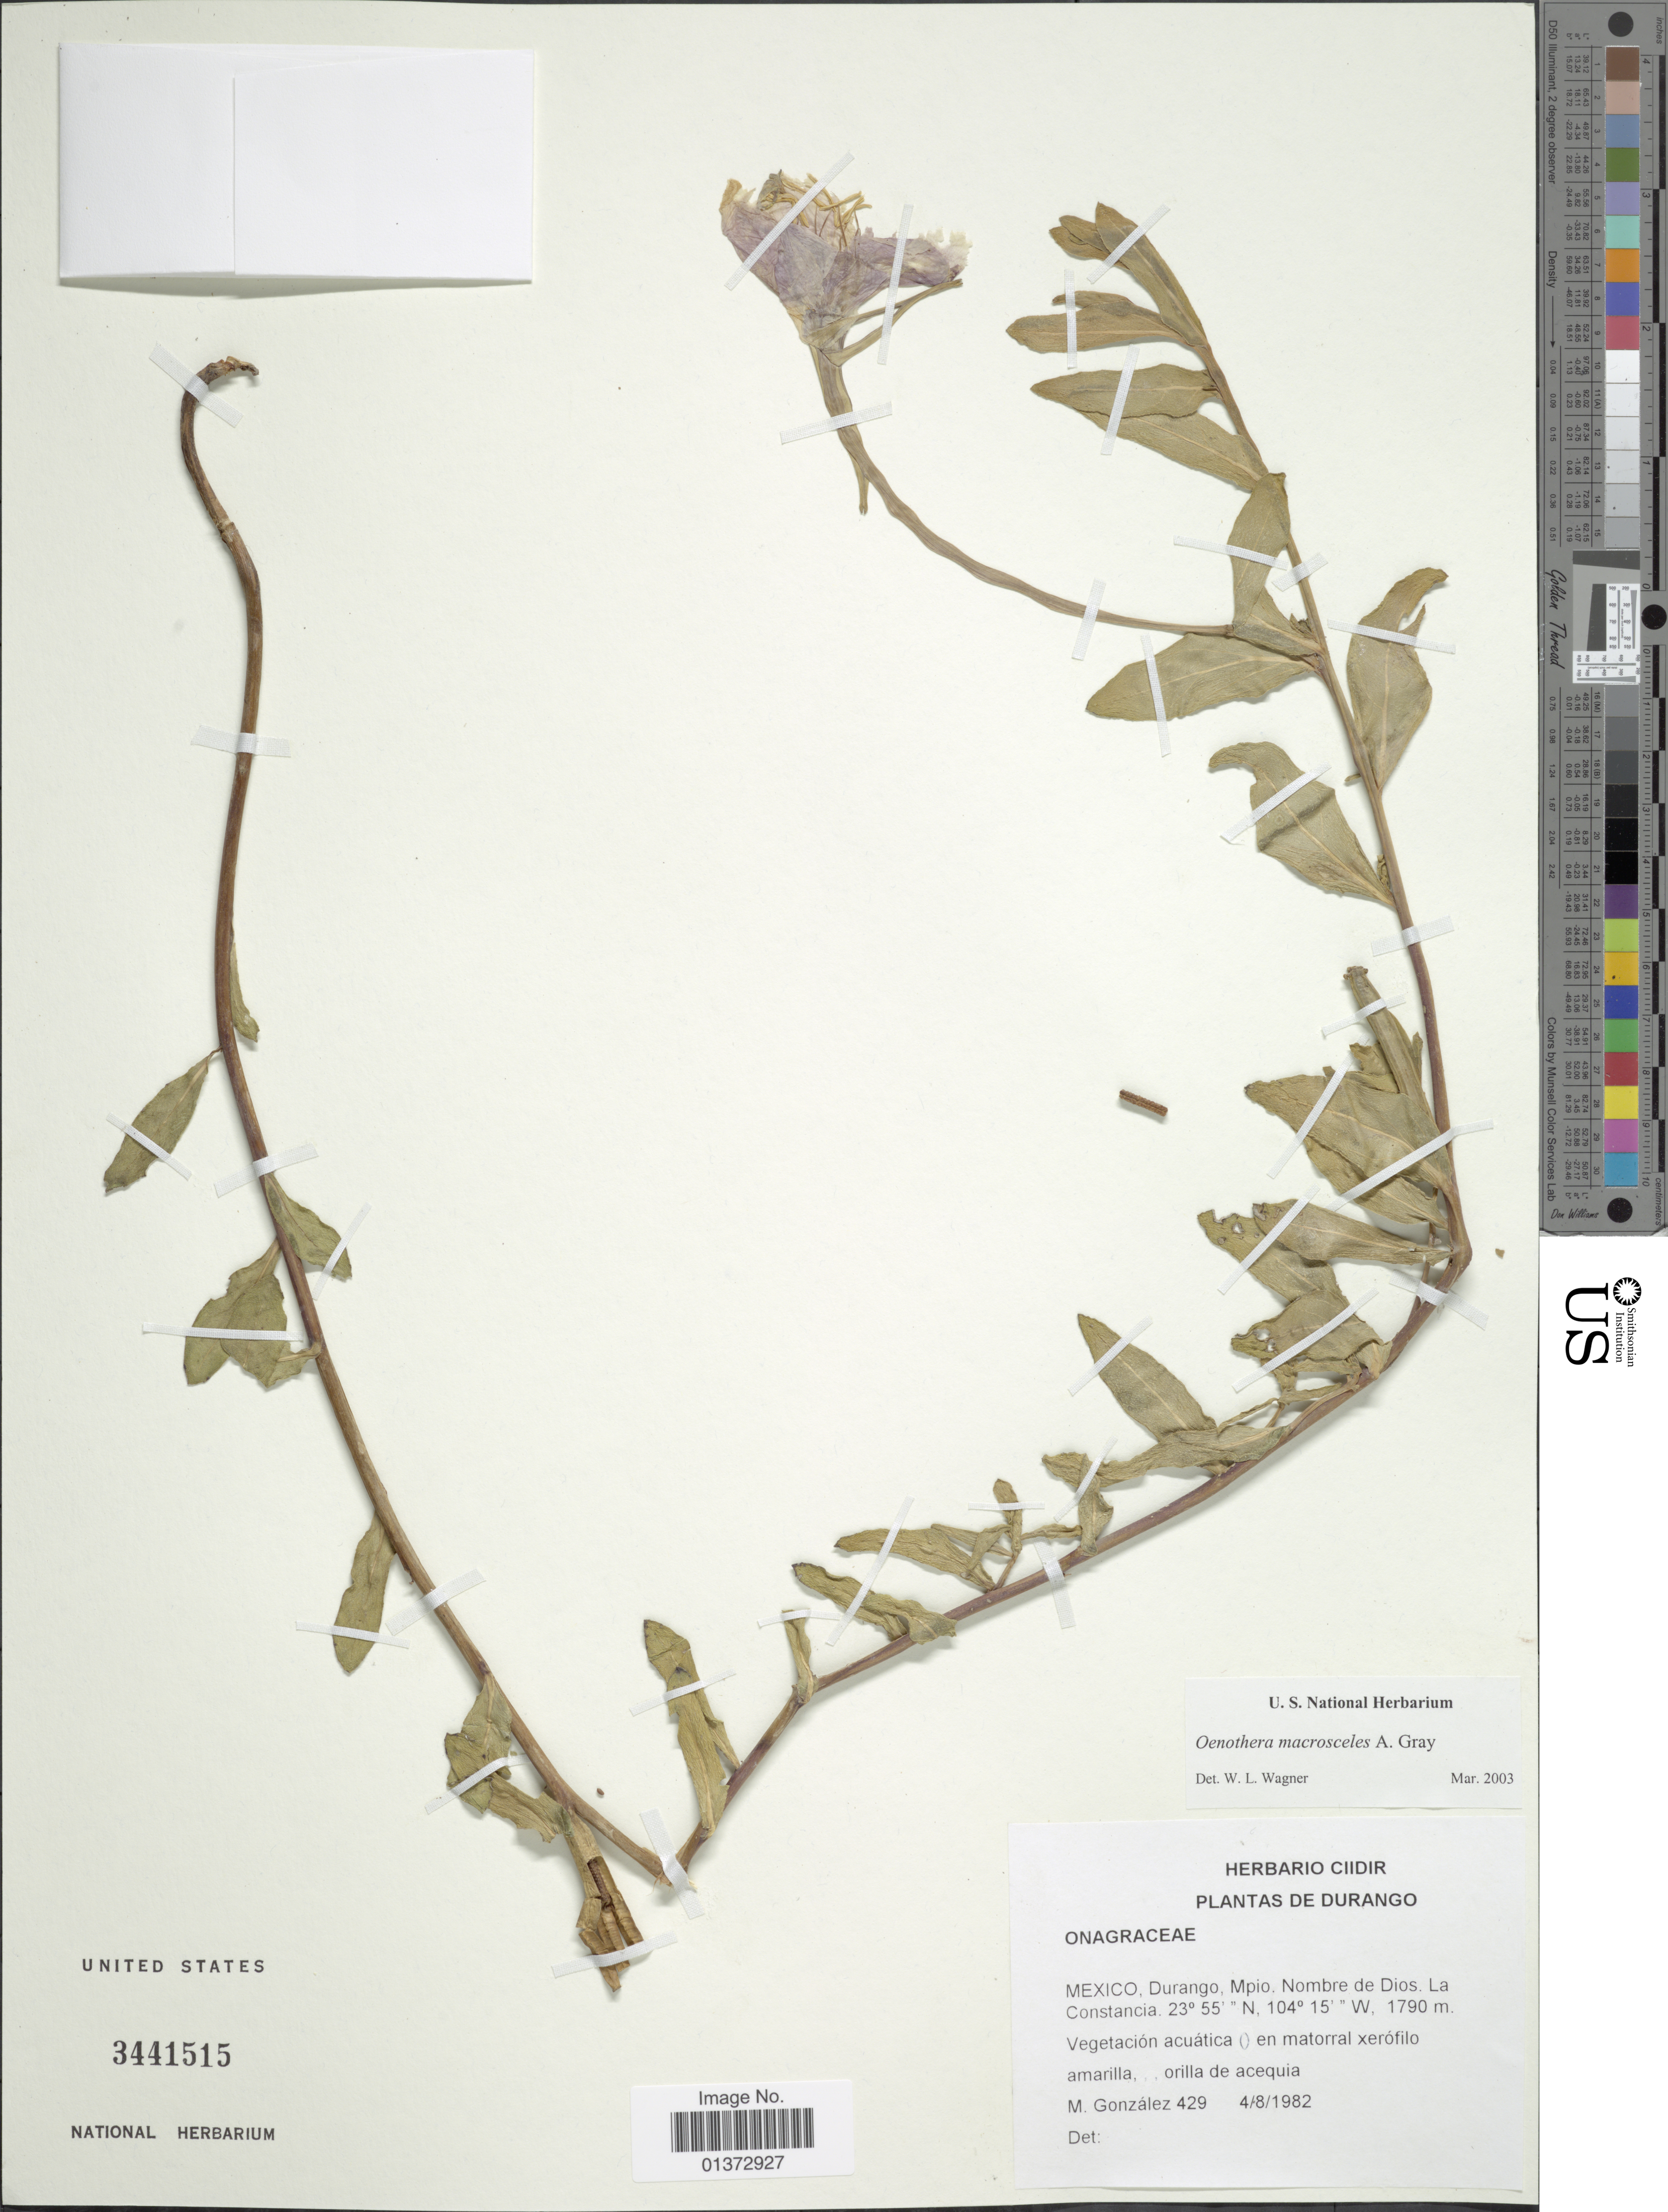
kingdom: Plantae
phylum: Tracheophyta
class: Magnoliopsida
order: Myrtales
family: Onagraceae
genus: Oenothera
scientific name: Oenothera macrosceles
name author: A. Gray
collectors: M. González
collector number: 429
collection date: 1982-08-04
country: Mexico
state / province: Durango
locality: Mpio. Nombre de Dios La Constancia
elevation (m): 1790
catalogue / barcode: US 3441515